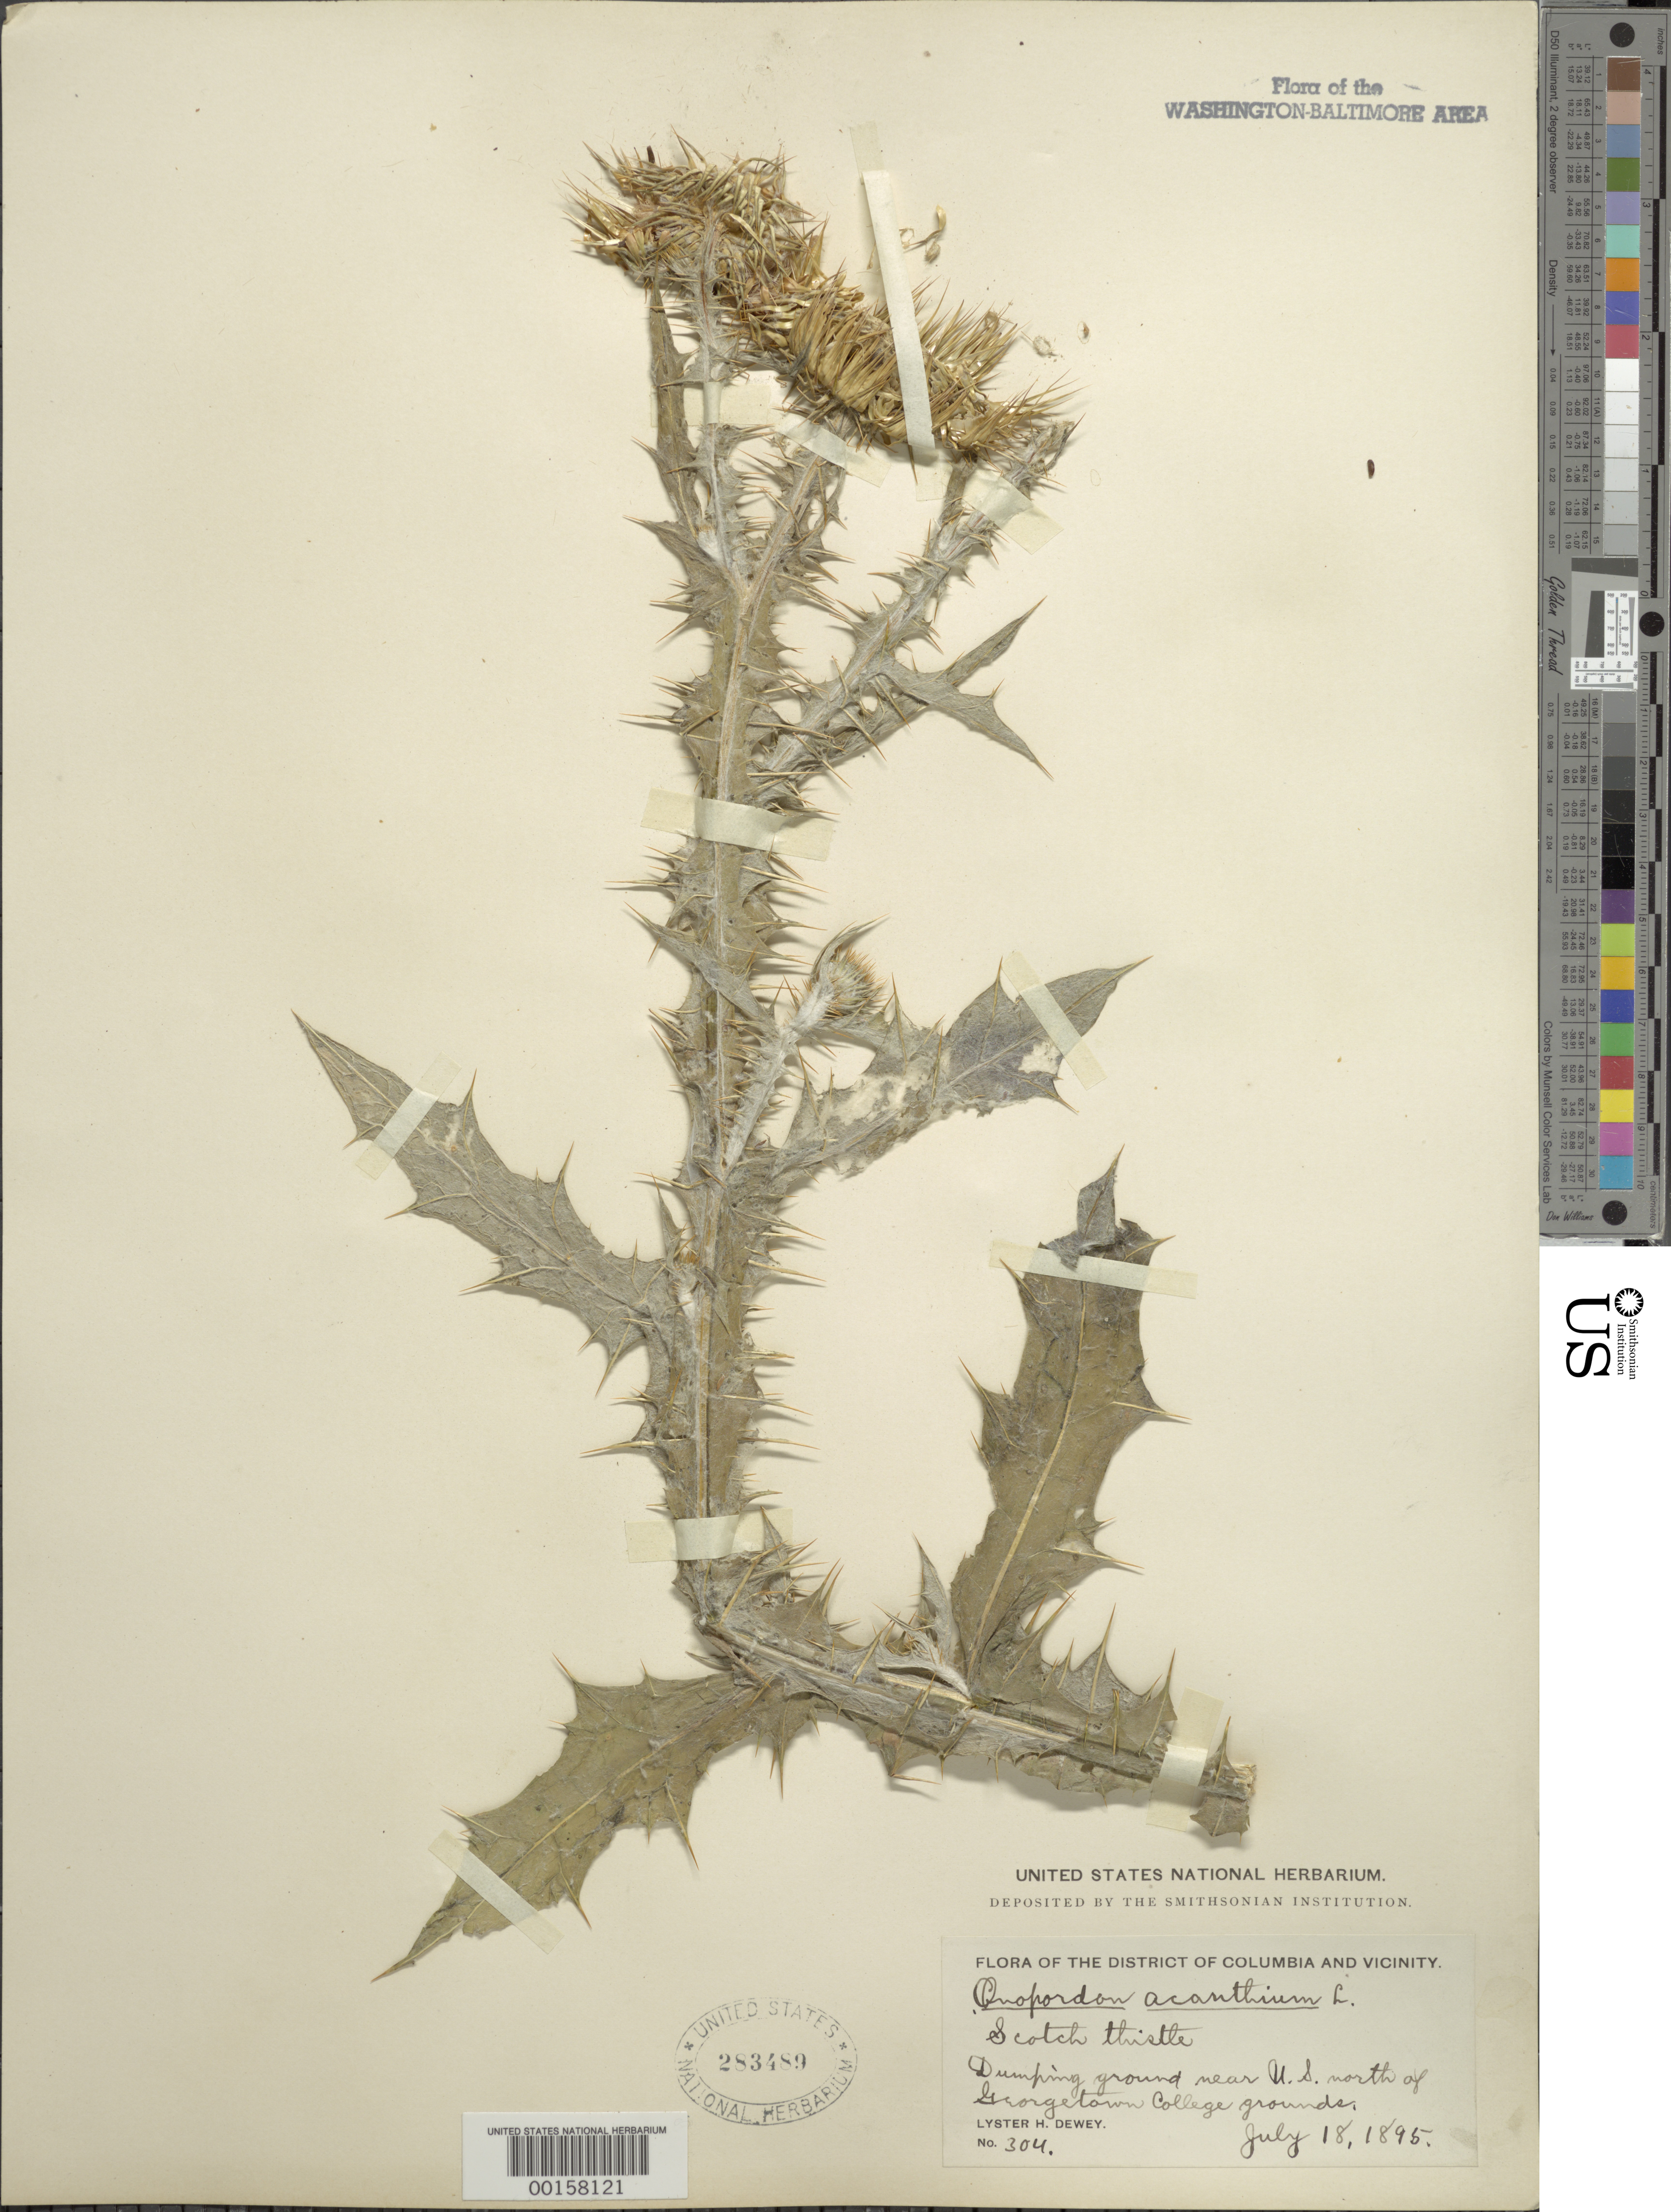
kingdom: Plantae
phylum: Tracheophyta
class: Magnoliopsida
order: Asterales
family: Asteraceae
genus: Onopordum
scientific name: Onopordum acanthium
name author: L.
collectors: L. H. Dewey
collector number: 304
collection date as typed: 18 Jul 1895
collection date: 1895-07-18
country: United States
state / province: District of Columbia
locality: North of Georgetown College grounds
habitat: Dumping ground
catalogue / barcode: US 283489